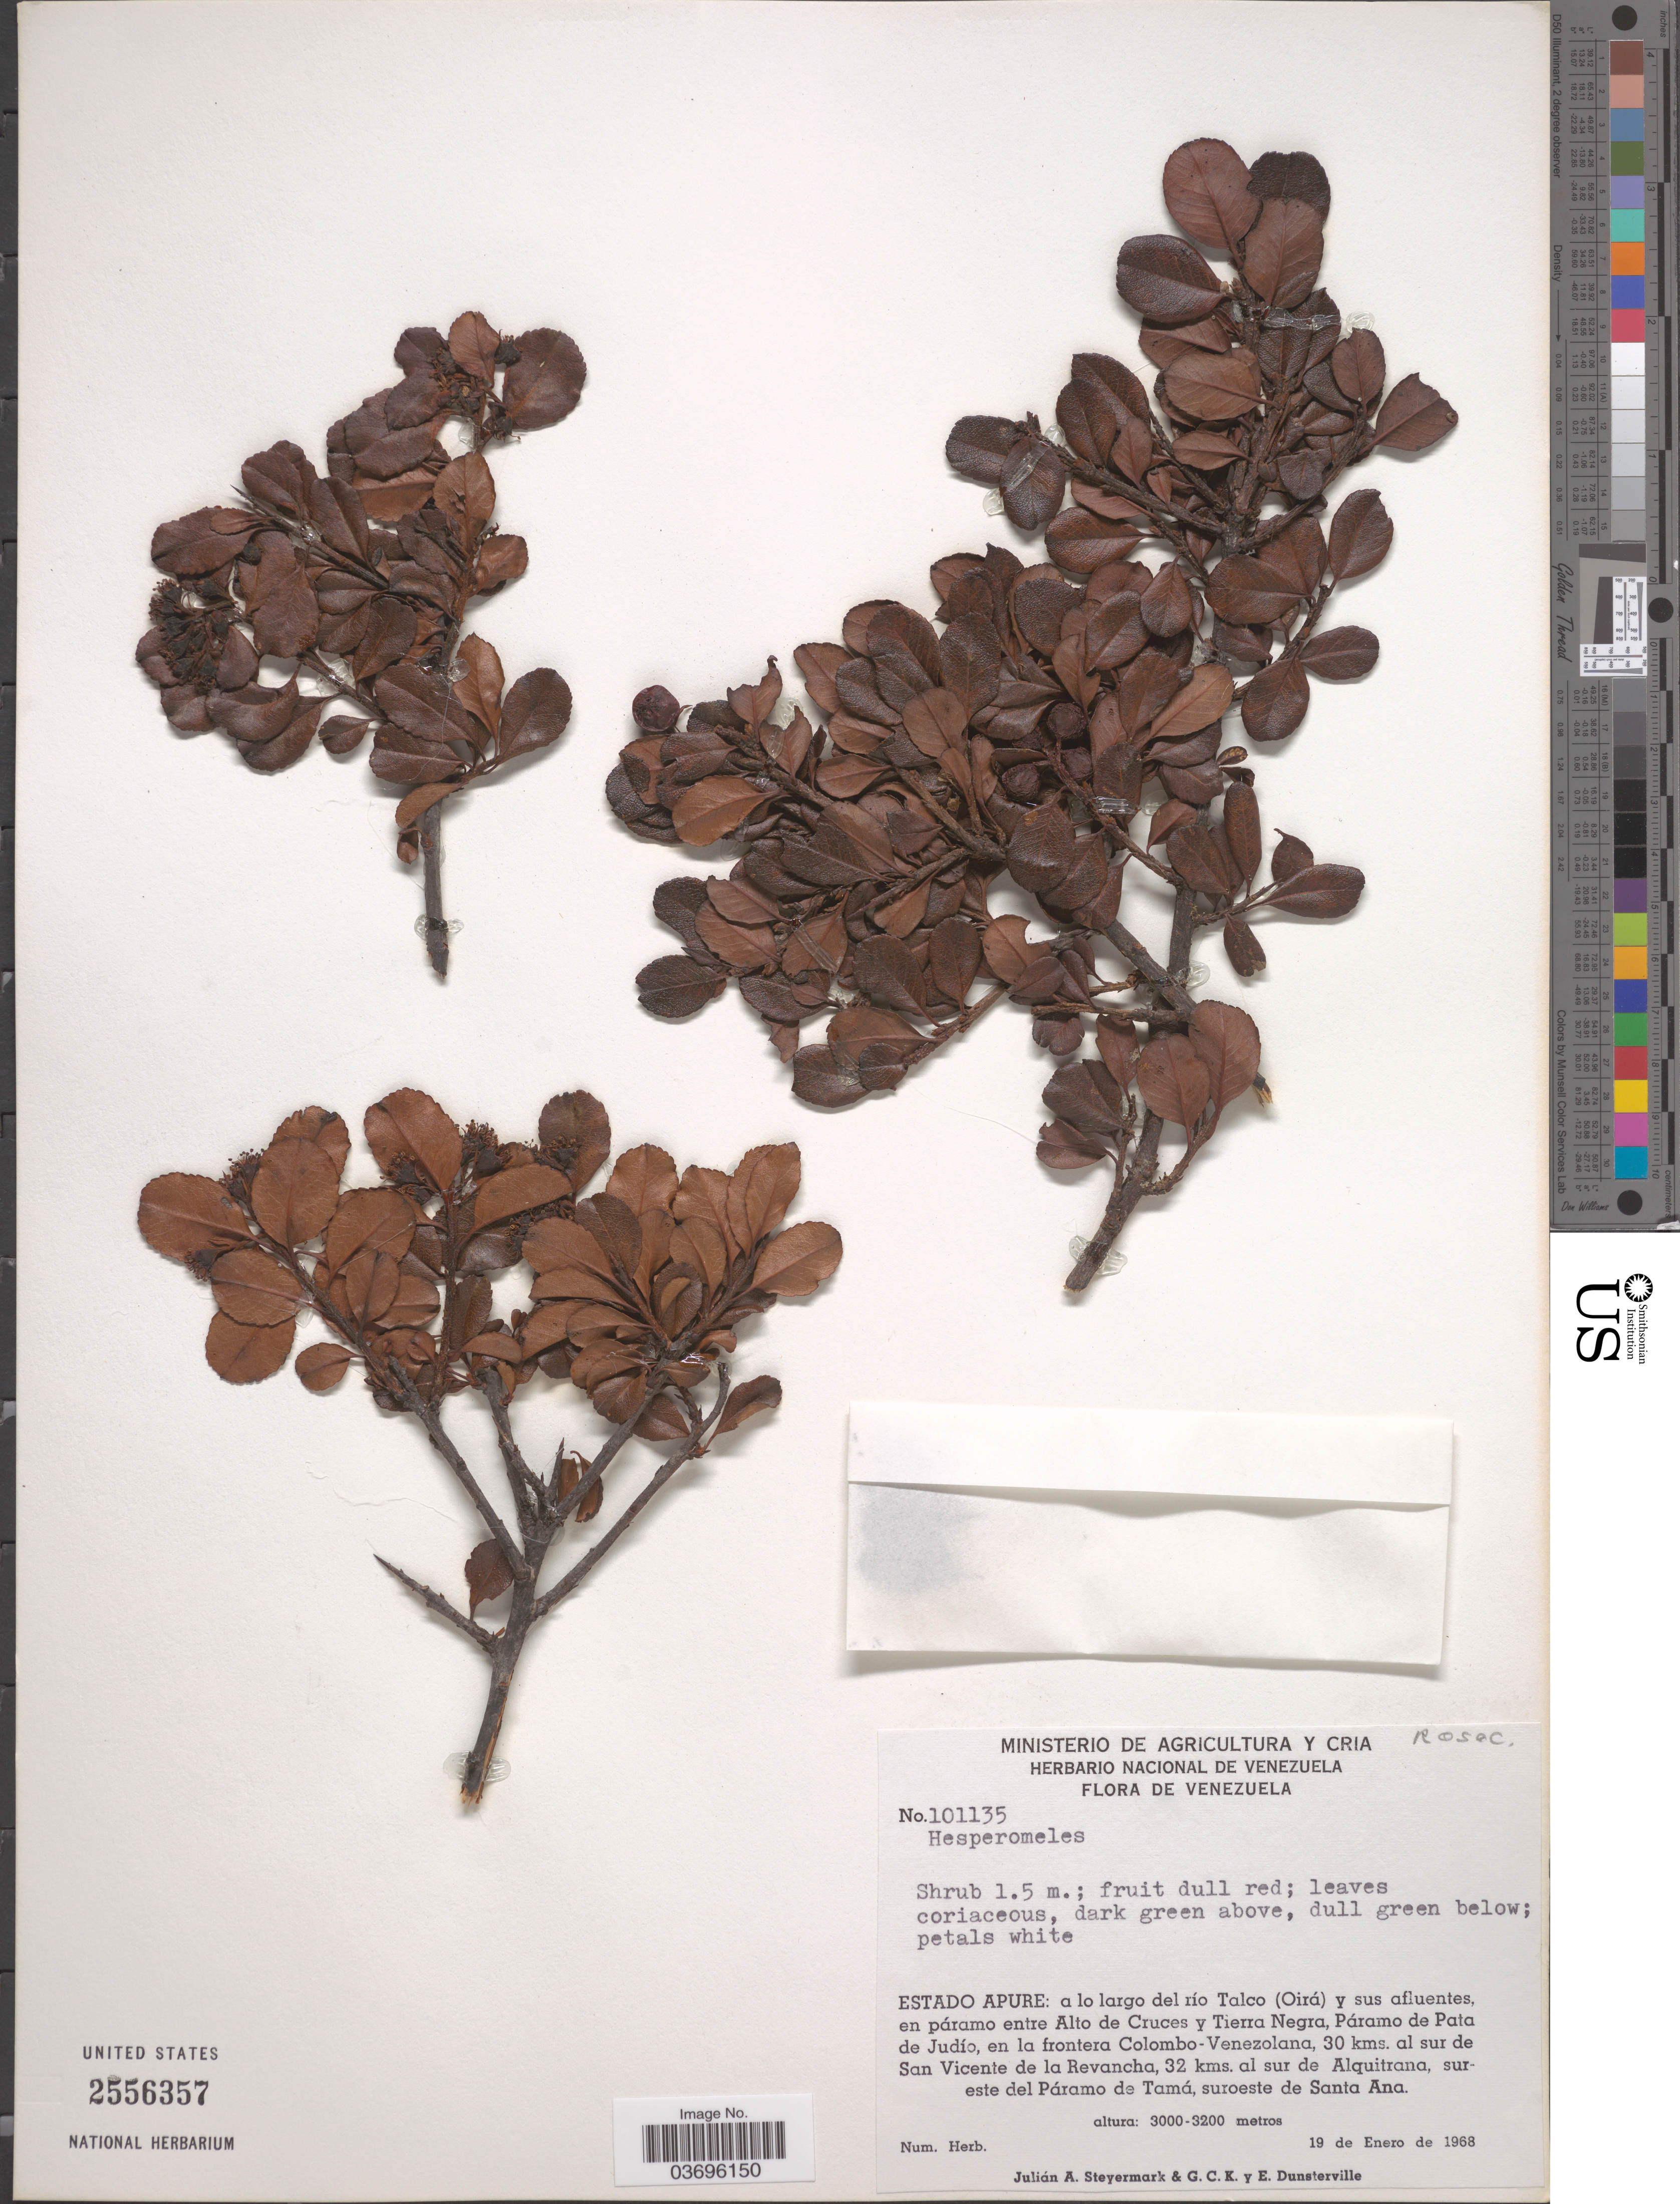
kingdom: Plantae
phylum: Tracheophyta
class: Magnoliopsida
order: Rosales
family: Rosaceae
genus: Hesperomeles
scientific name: Hesperomeles sp.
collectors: J. Steyermark, G. C. K. Dunsterville & E. Dunsterville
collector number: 101135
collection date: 1968-01-19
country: Venezuela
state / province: Apure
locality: A lo largo del río Talco (Oirá) y sus afluentes, en páramo entre Alto de Cruces y Tierra Negra, Páramo de Pata de Judío, en la frontera Colombo-Venezolana, 30 kms. al sur de San Vicente de la Revancha, 32 kms. al sur de Alquitrana, sureste del Páramo de Tamá, suroeste de Santa Ana.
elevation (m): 3000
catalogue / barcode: US 2556357